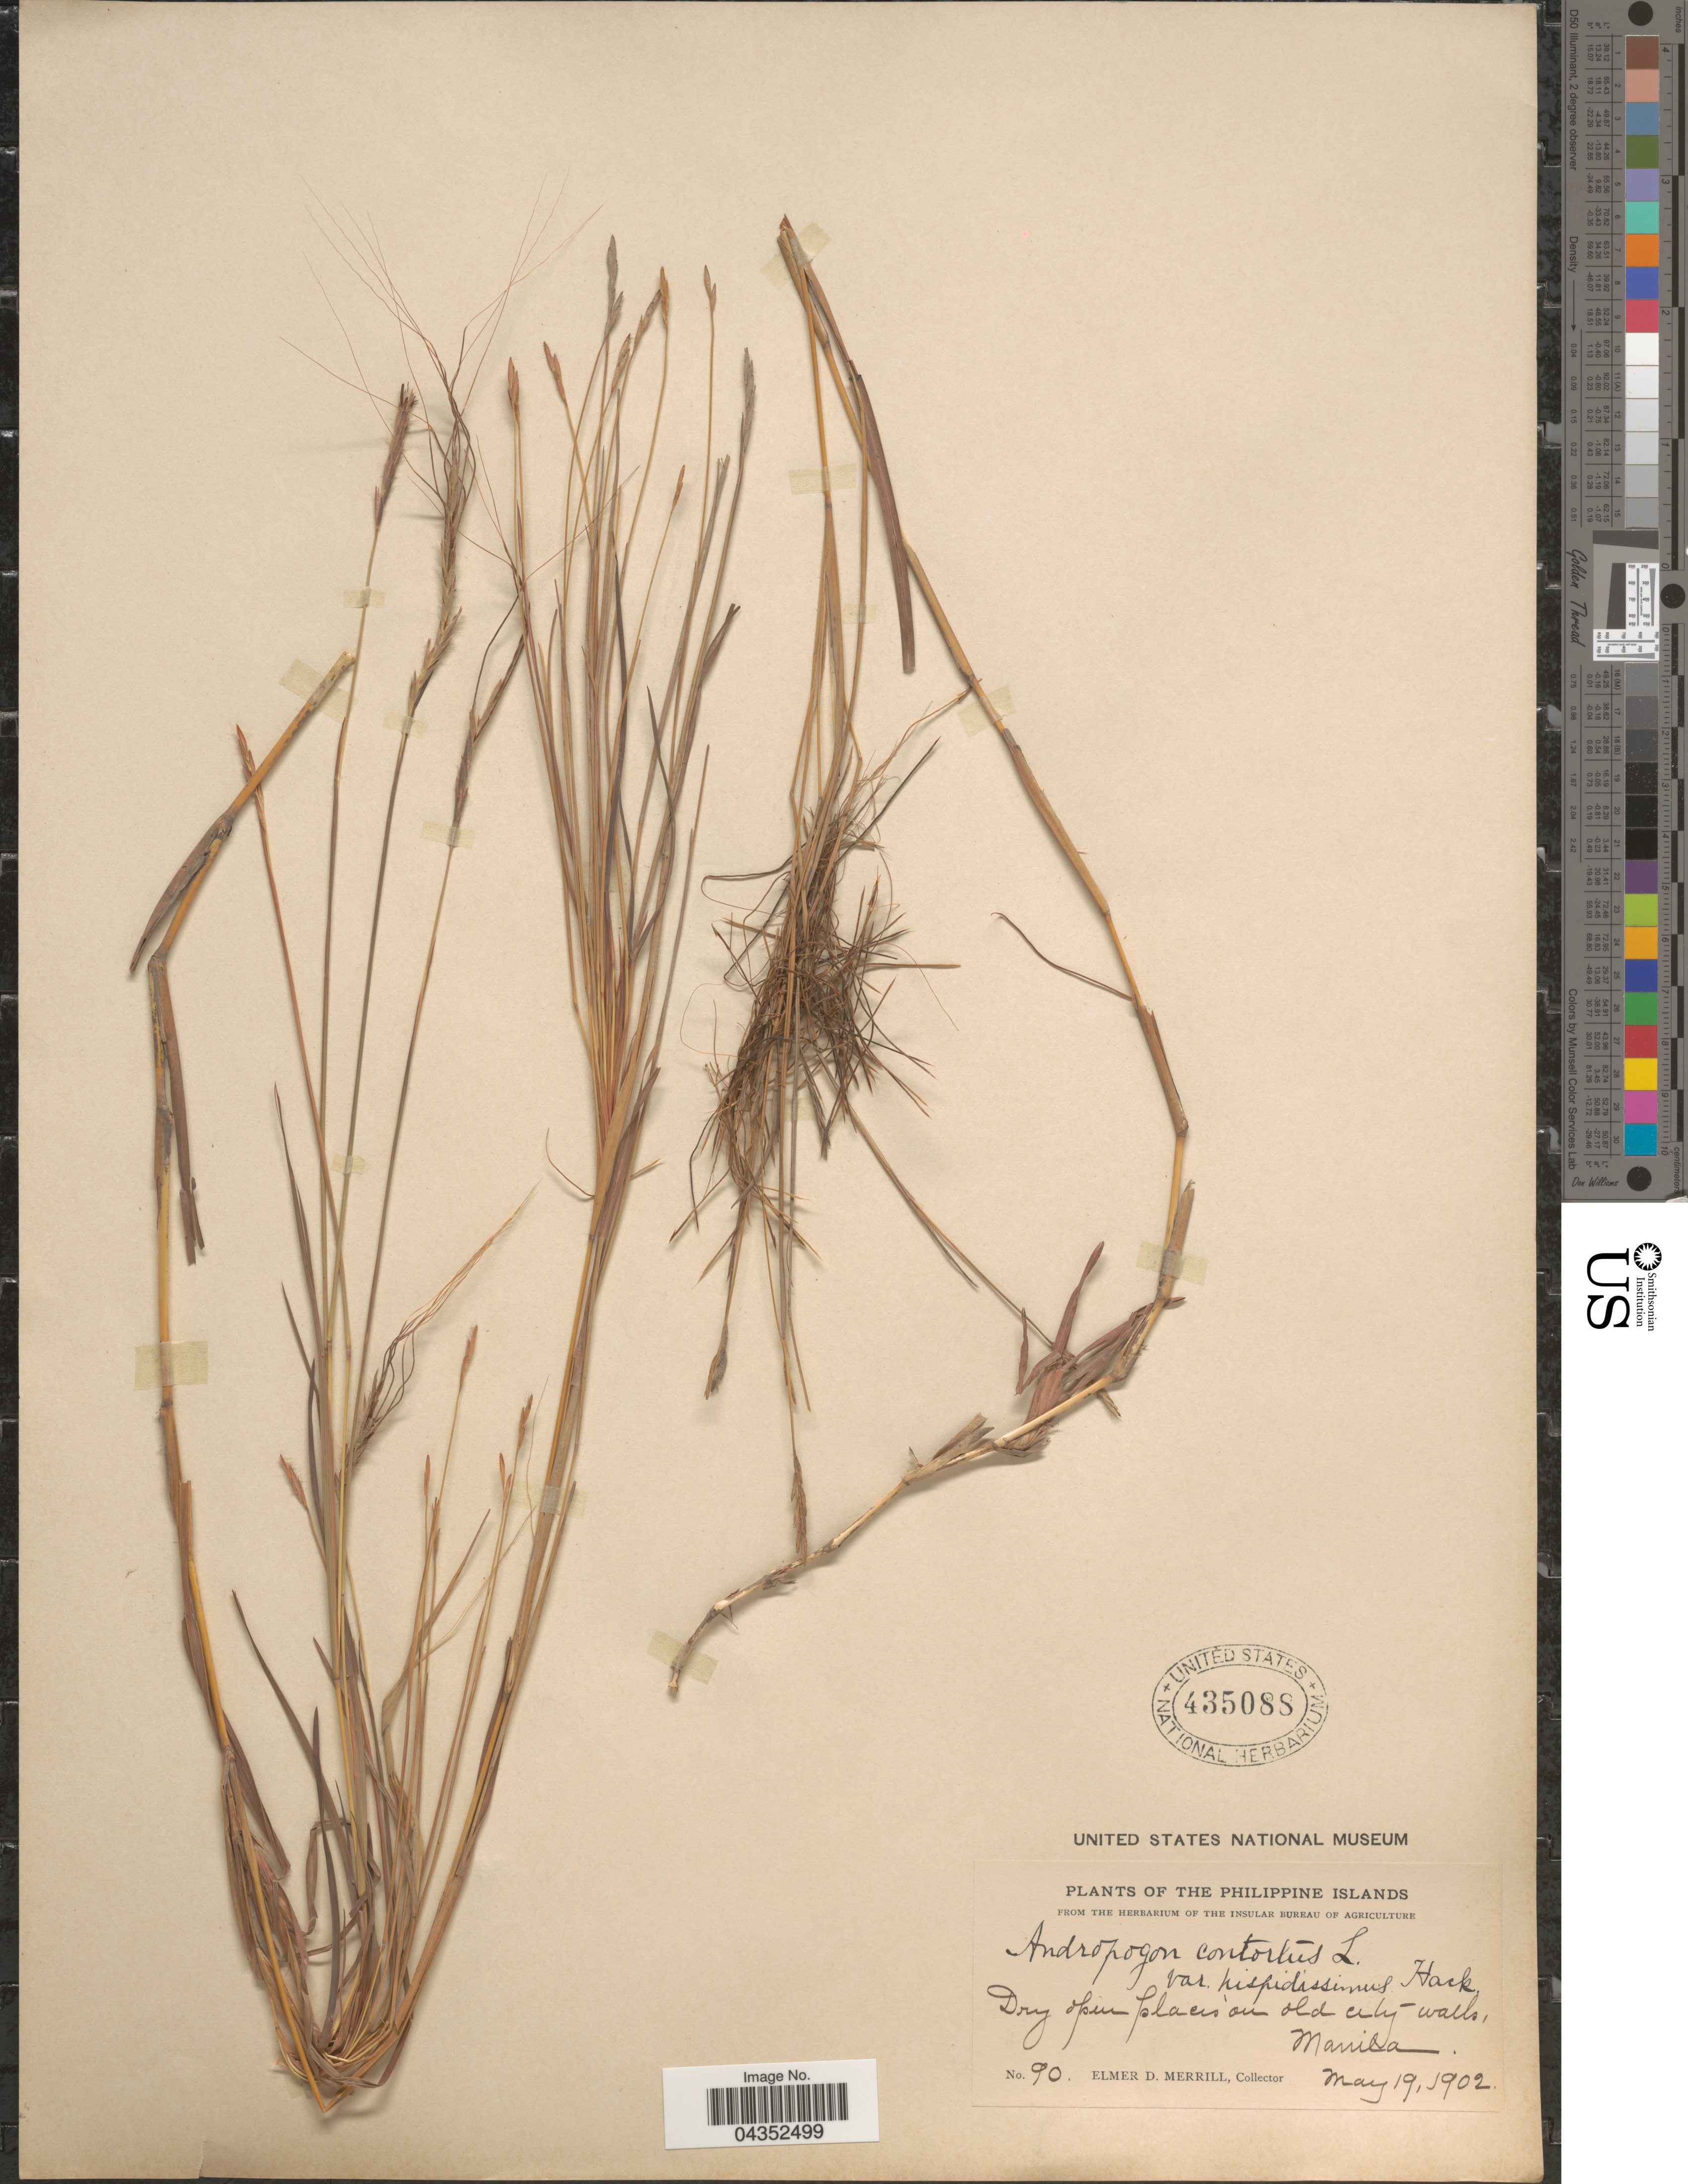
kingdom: Plantae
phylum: Tracheophyta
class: Liliopsida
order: Poales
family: Poaceae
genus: Heteropogon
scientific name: Heteropogon contortus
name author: (L.) P. Beauv. ex Roem. & Schult.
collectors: E. D. Merrill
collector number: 90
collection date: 1902-05-19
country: Philippines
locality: The Philippine Islands. Dry open places on old city walls, Manila.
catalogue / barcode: US 435088